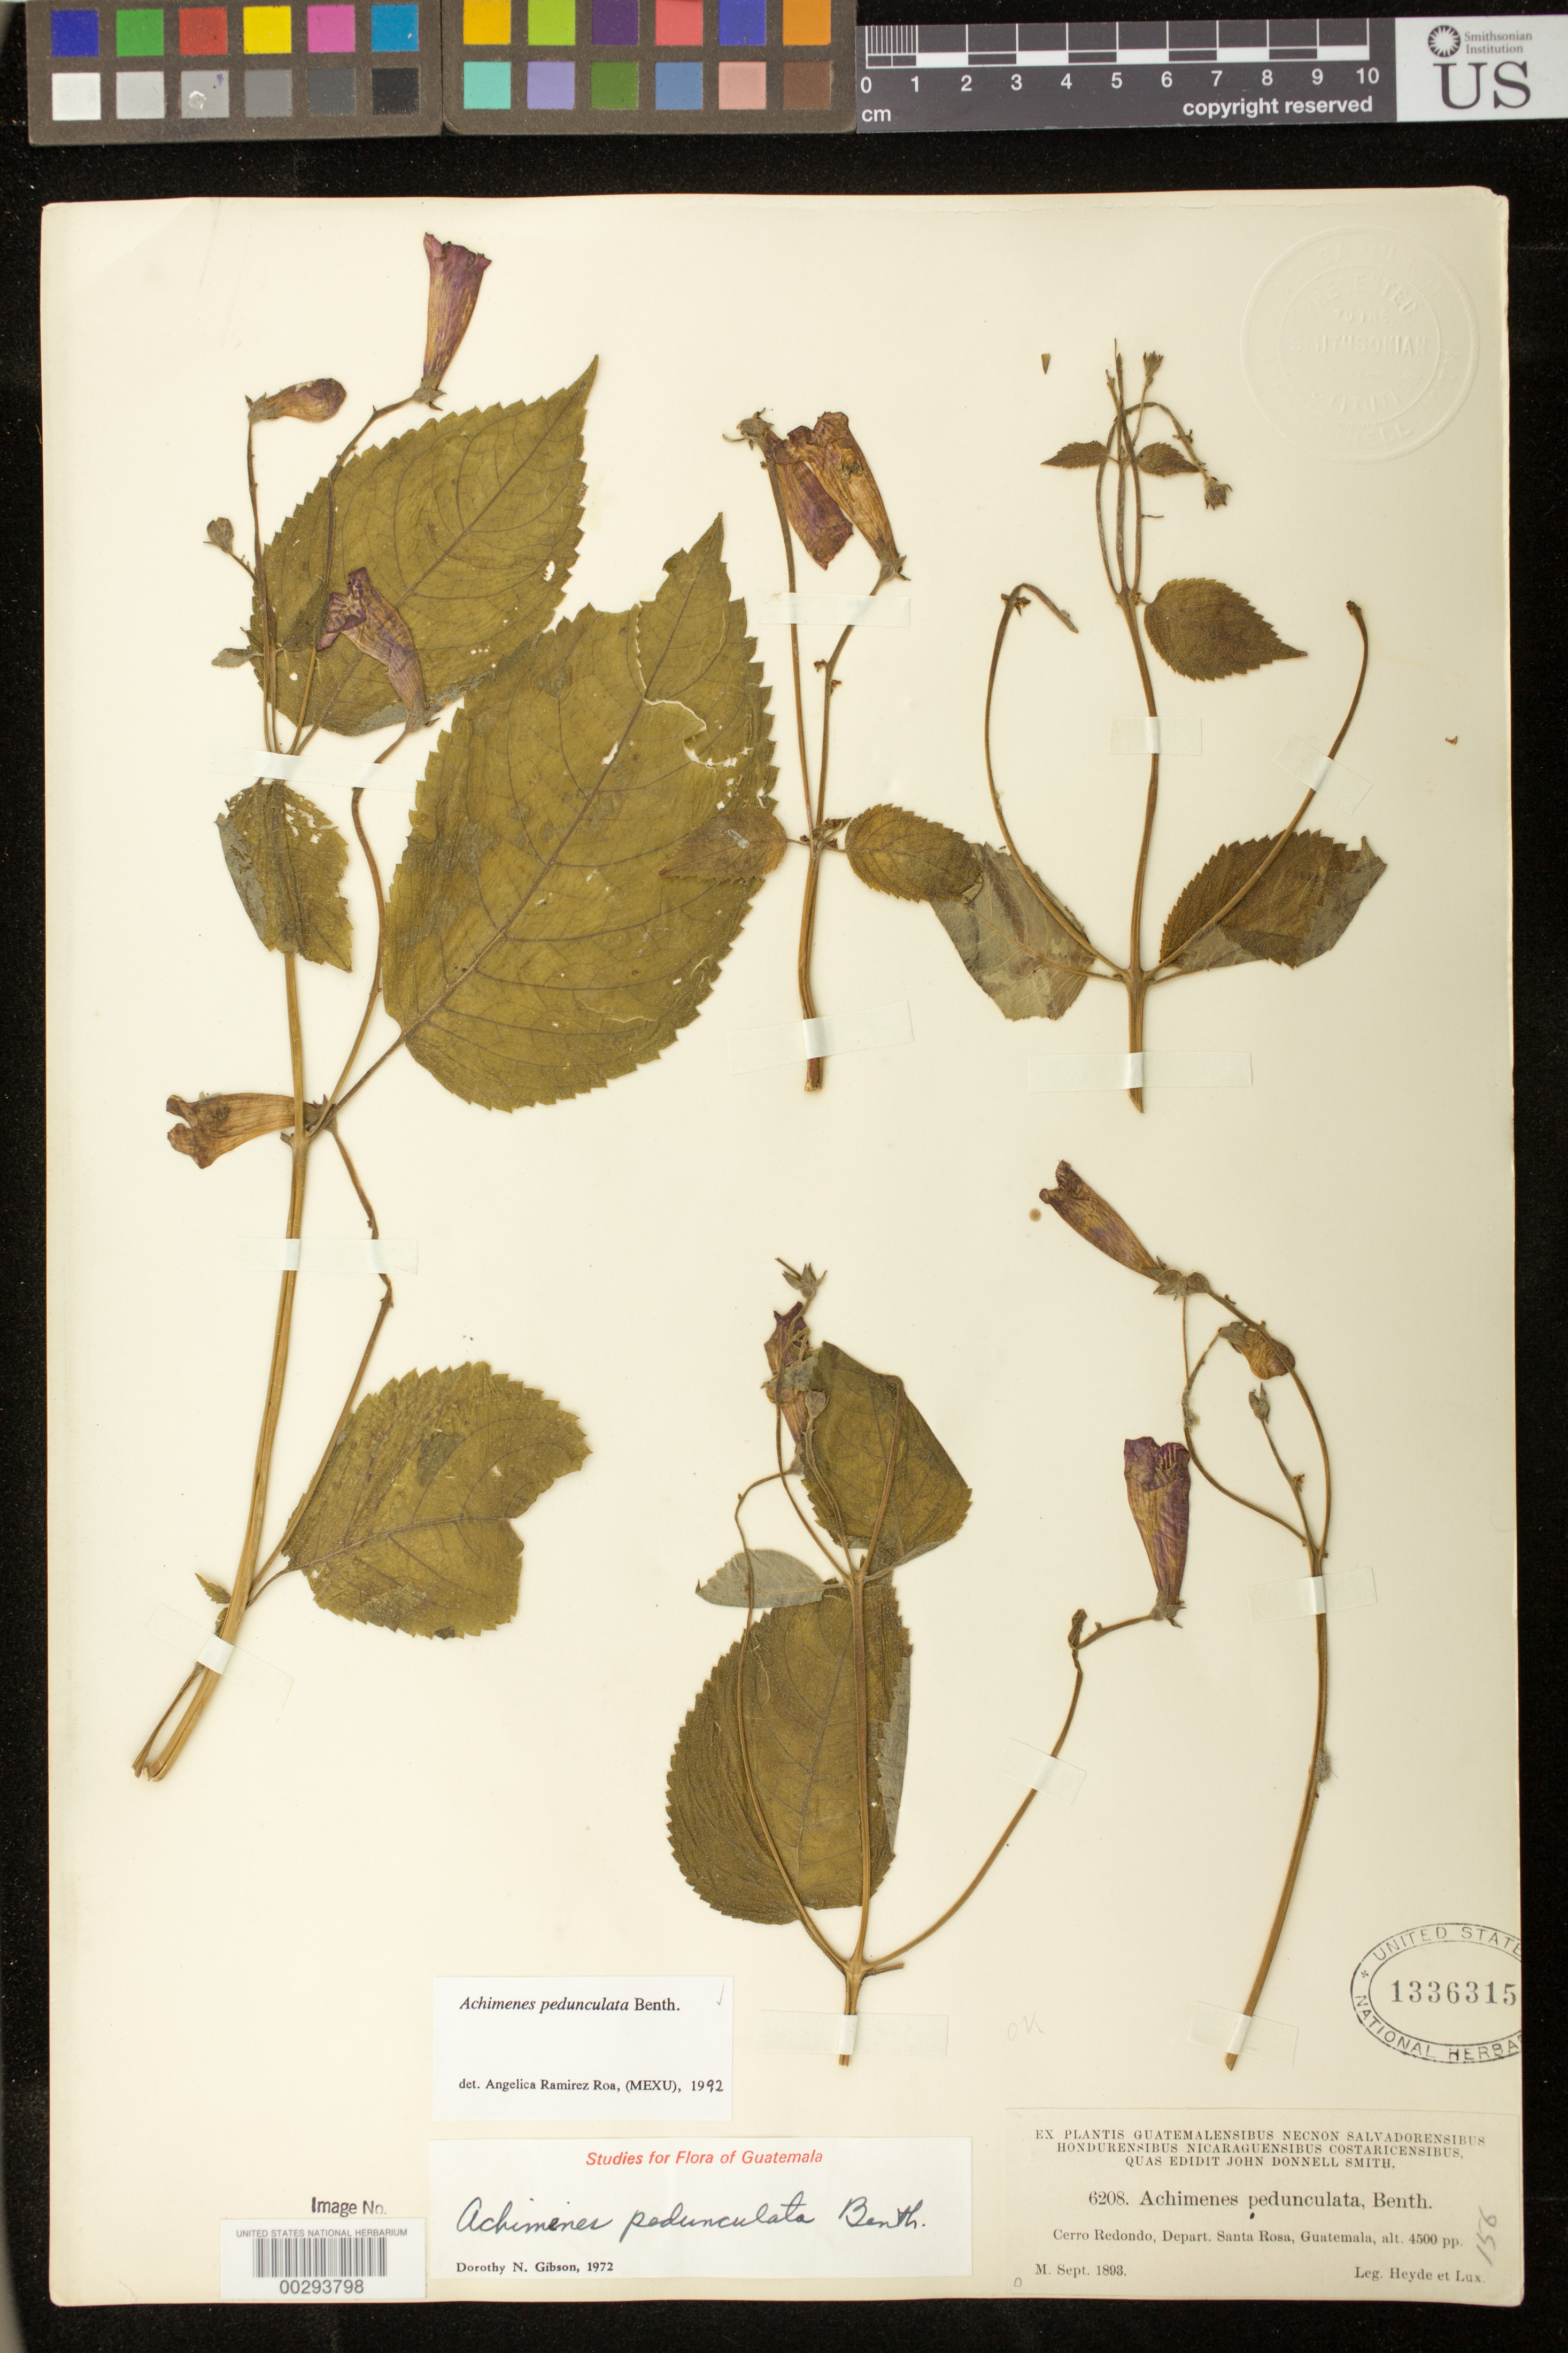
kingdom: Plantae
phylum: Tracheophyta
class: Magnoliopsida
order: Lamiales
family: Gesneriaceae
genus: Achimenes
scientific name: Achimenes pedunculata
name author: Benth.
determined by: Skog, Laurence E.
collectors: E. T. Heyde & E. Lux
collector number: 6208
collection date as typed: Sep 1893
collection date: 1893-09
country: Guatemala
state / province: Santa Rosa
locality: Cerro Redondo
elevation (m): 1372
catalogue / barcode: US 1336315